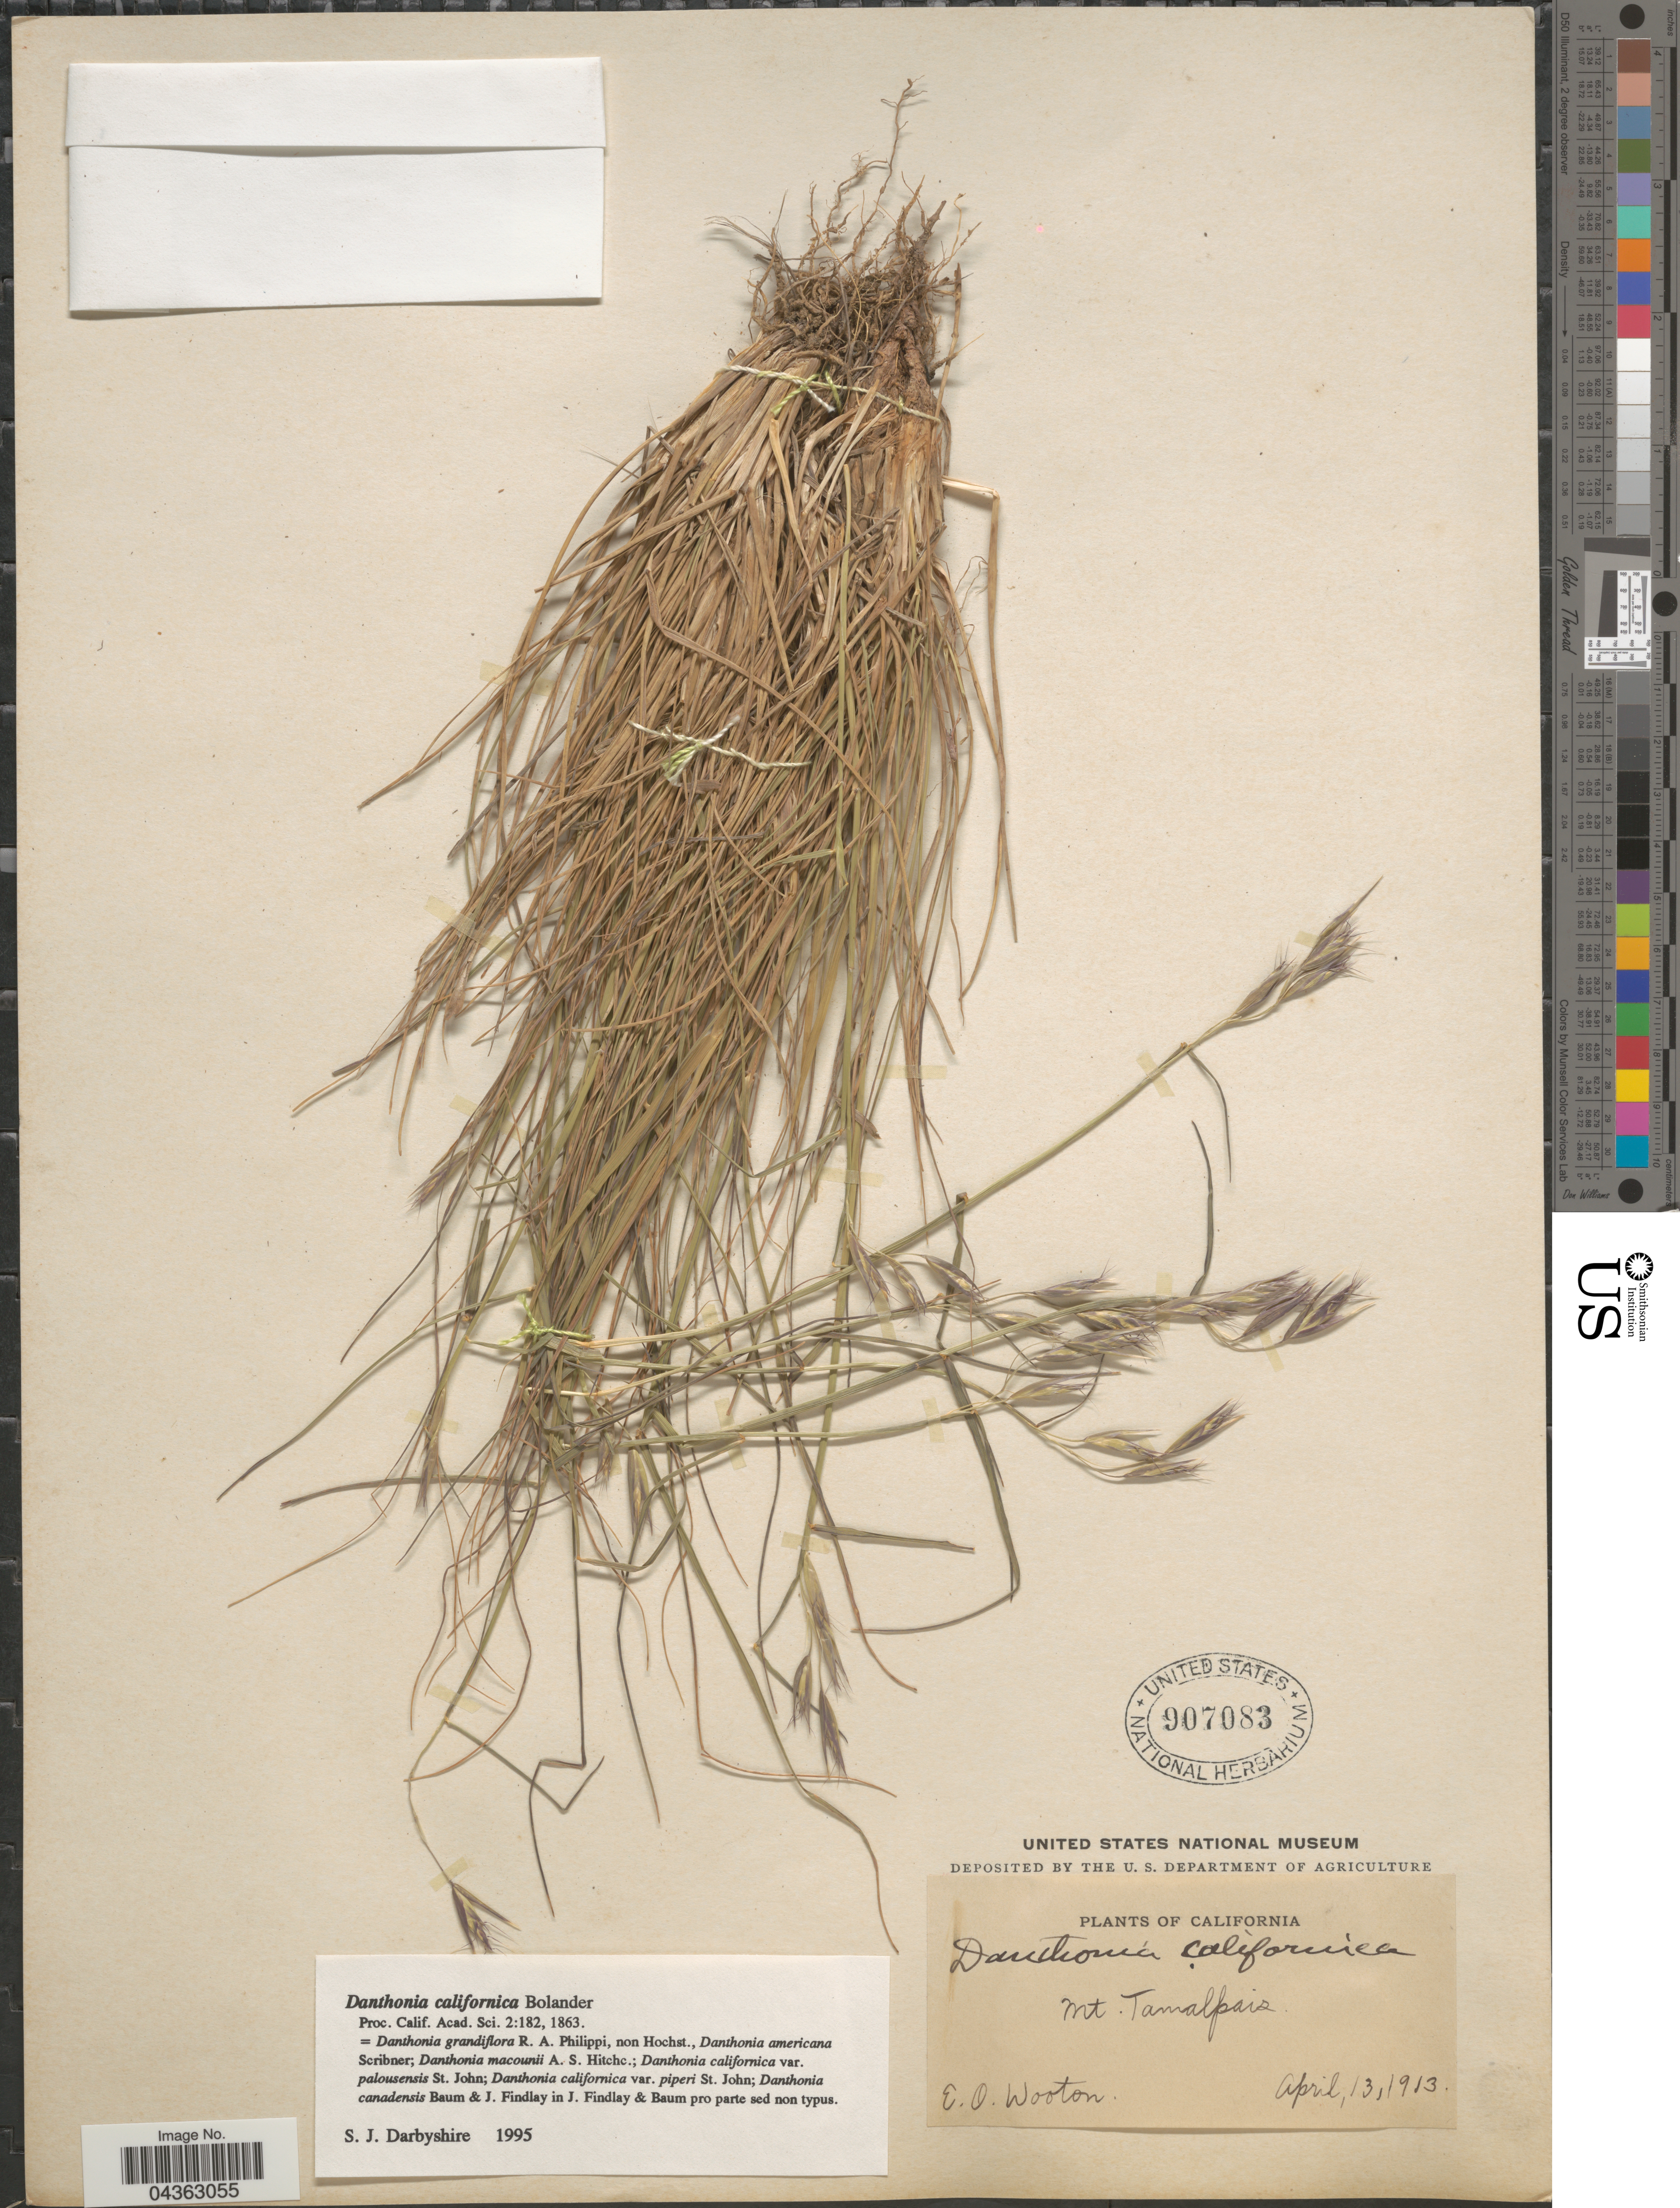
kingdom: Plantae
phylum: Tracheophyta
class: Liliopsida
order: Poales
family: Poaceae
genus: Danthonia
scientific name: Danthonia californica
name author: Bol.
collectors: E. O. Wooton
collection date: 1913-04-13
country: United States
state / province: California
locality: Mt. Tamalpais.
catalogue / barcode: US 907083